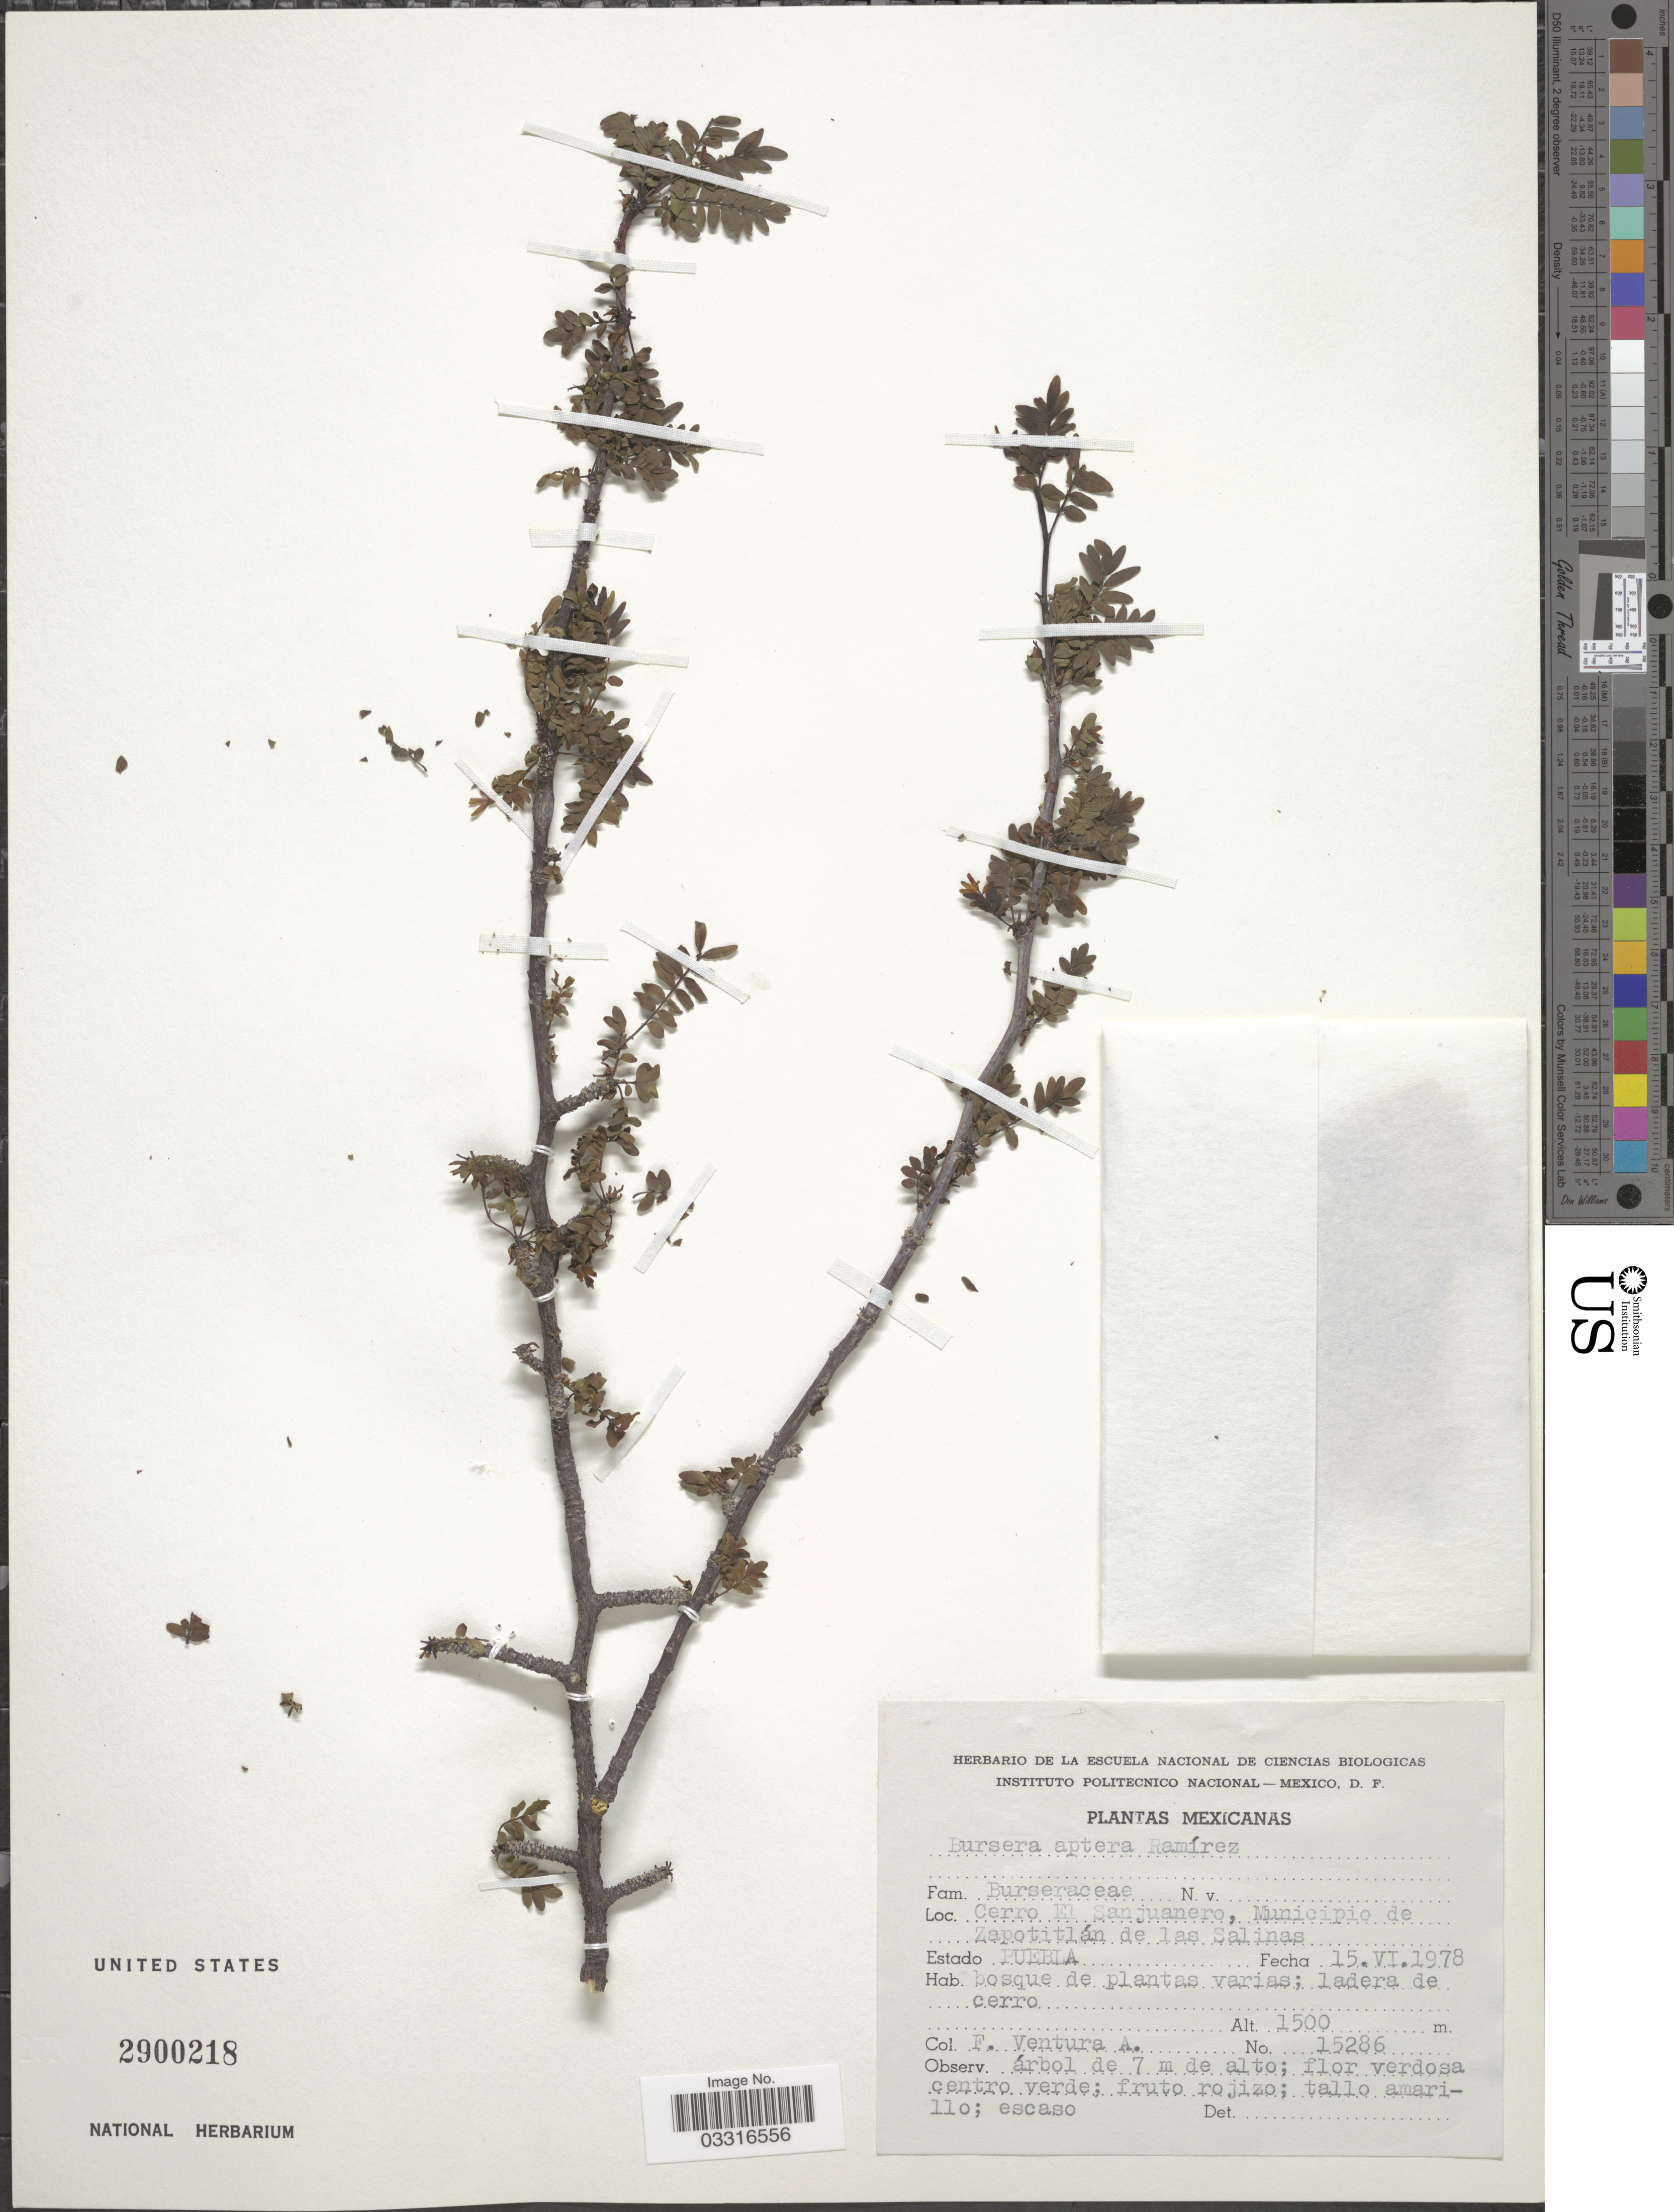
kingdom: Plantae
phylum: Tracheophyta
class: Magnoliopsida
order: Sapindales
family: Burseraceae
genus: Bursera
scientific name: Bursera aptera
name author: Ramírez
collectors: F. Ventura A.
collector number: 15286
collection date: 1978-06-15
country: Mexico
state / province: Puebla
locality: Cerro El Sanjuanero, Municipio de Zapotitlán de las Salinas.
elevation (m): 1500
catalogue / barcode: US 2900218